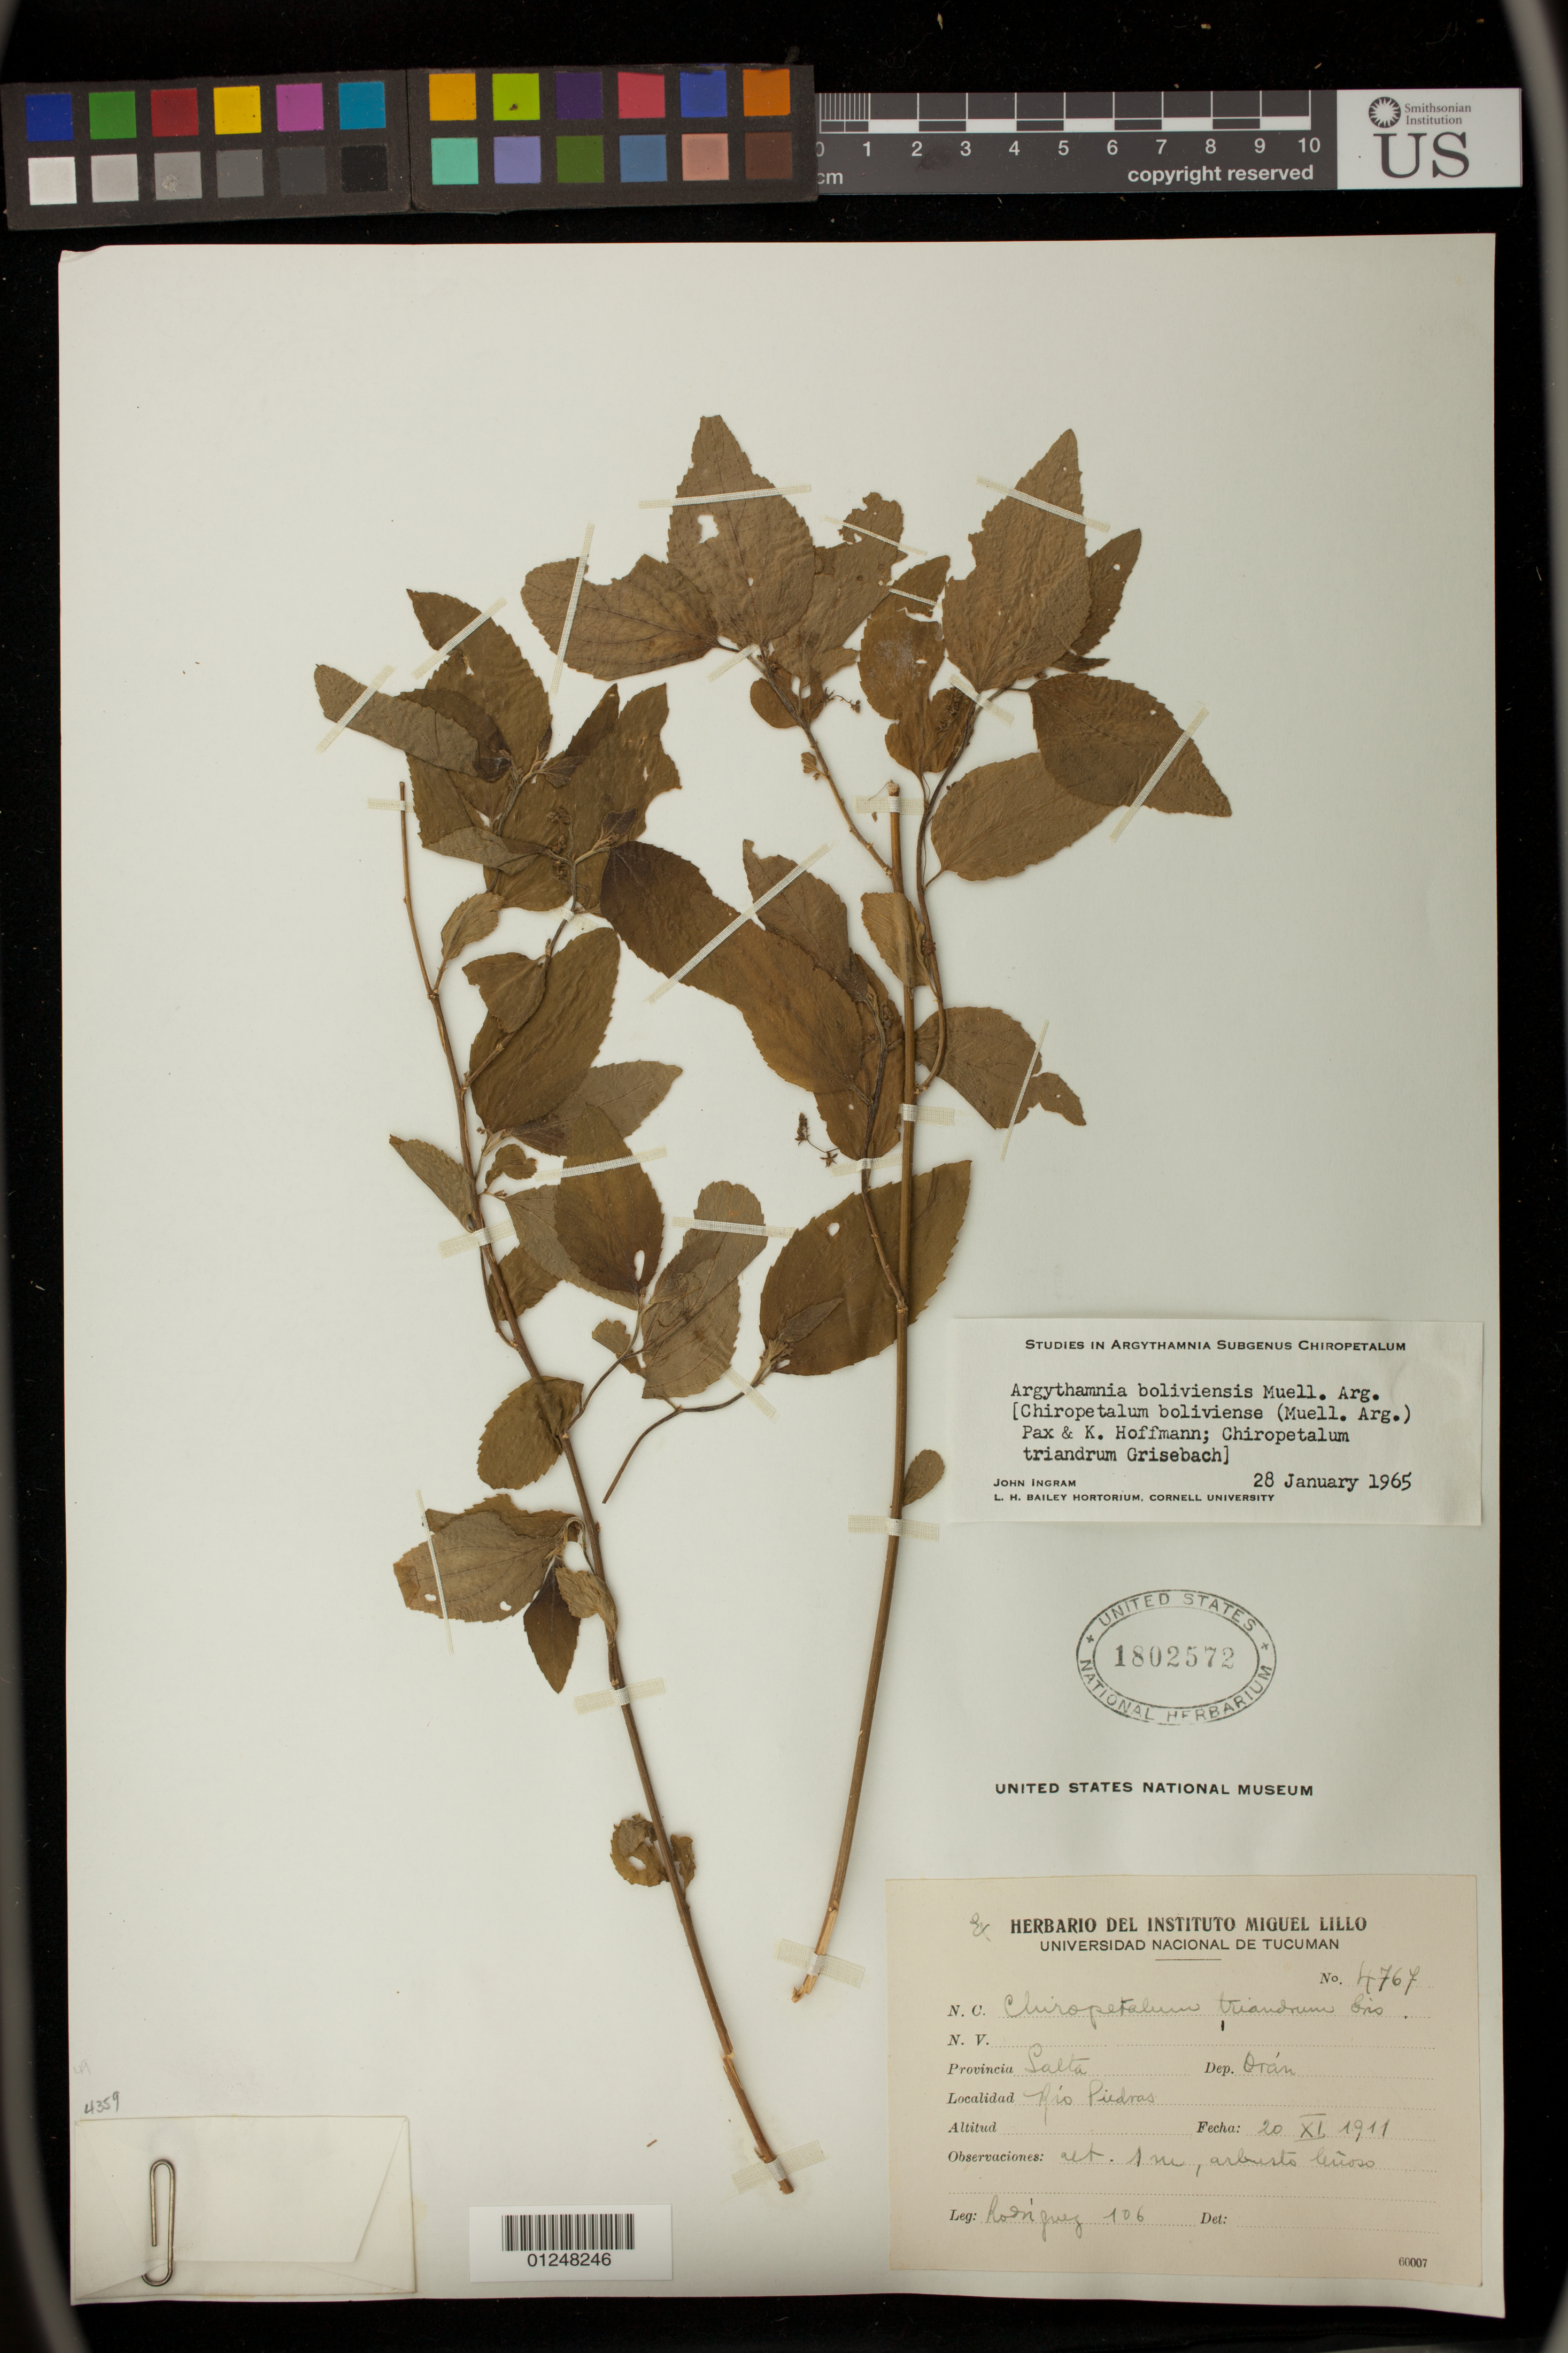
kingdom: Plantae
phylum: Tracheophyta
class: Magnoliopsida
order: Malpighiales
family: Euphorbiaceae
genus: Argythamnia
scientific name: Argythamnia boliviensis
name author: Müll. Arg.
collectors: Rodriguez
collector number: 106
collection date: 1911-11-20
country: Argentina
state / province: Salta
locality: Oran, Rio Piedras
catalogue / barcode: US 1802572